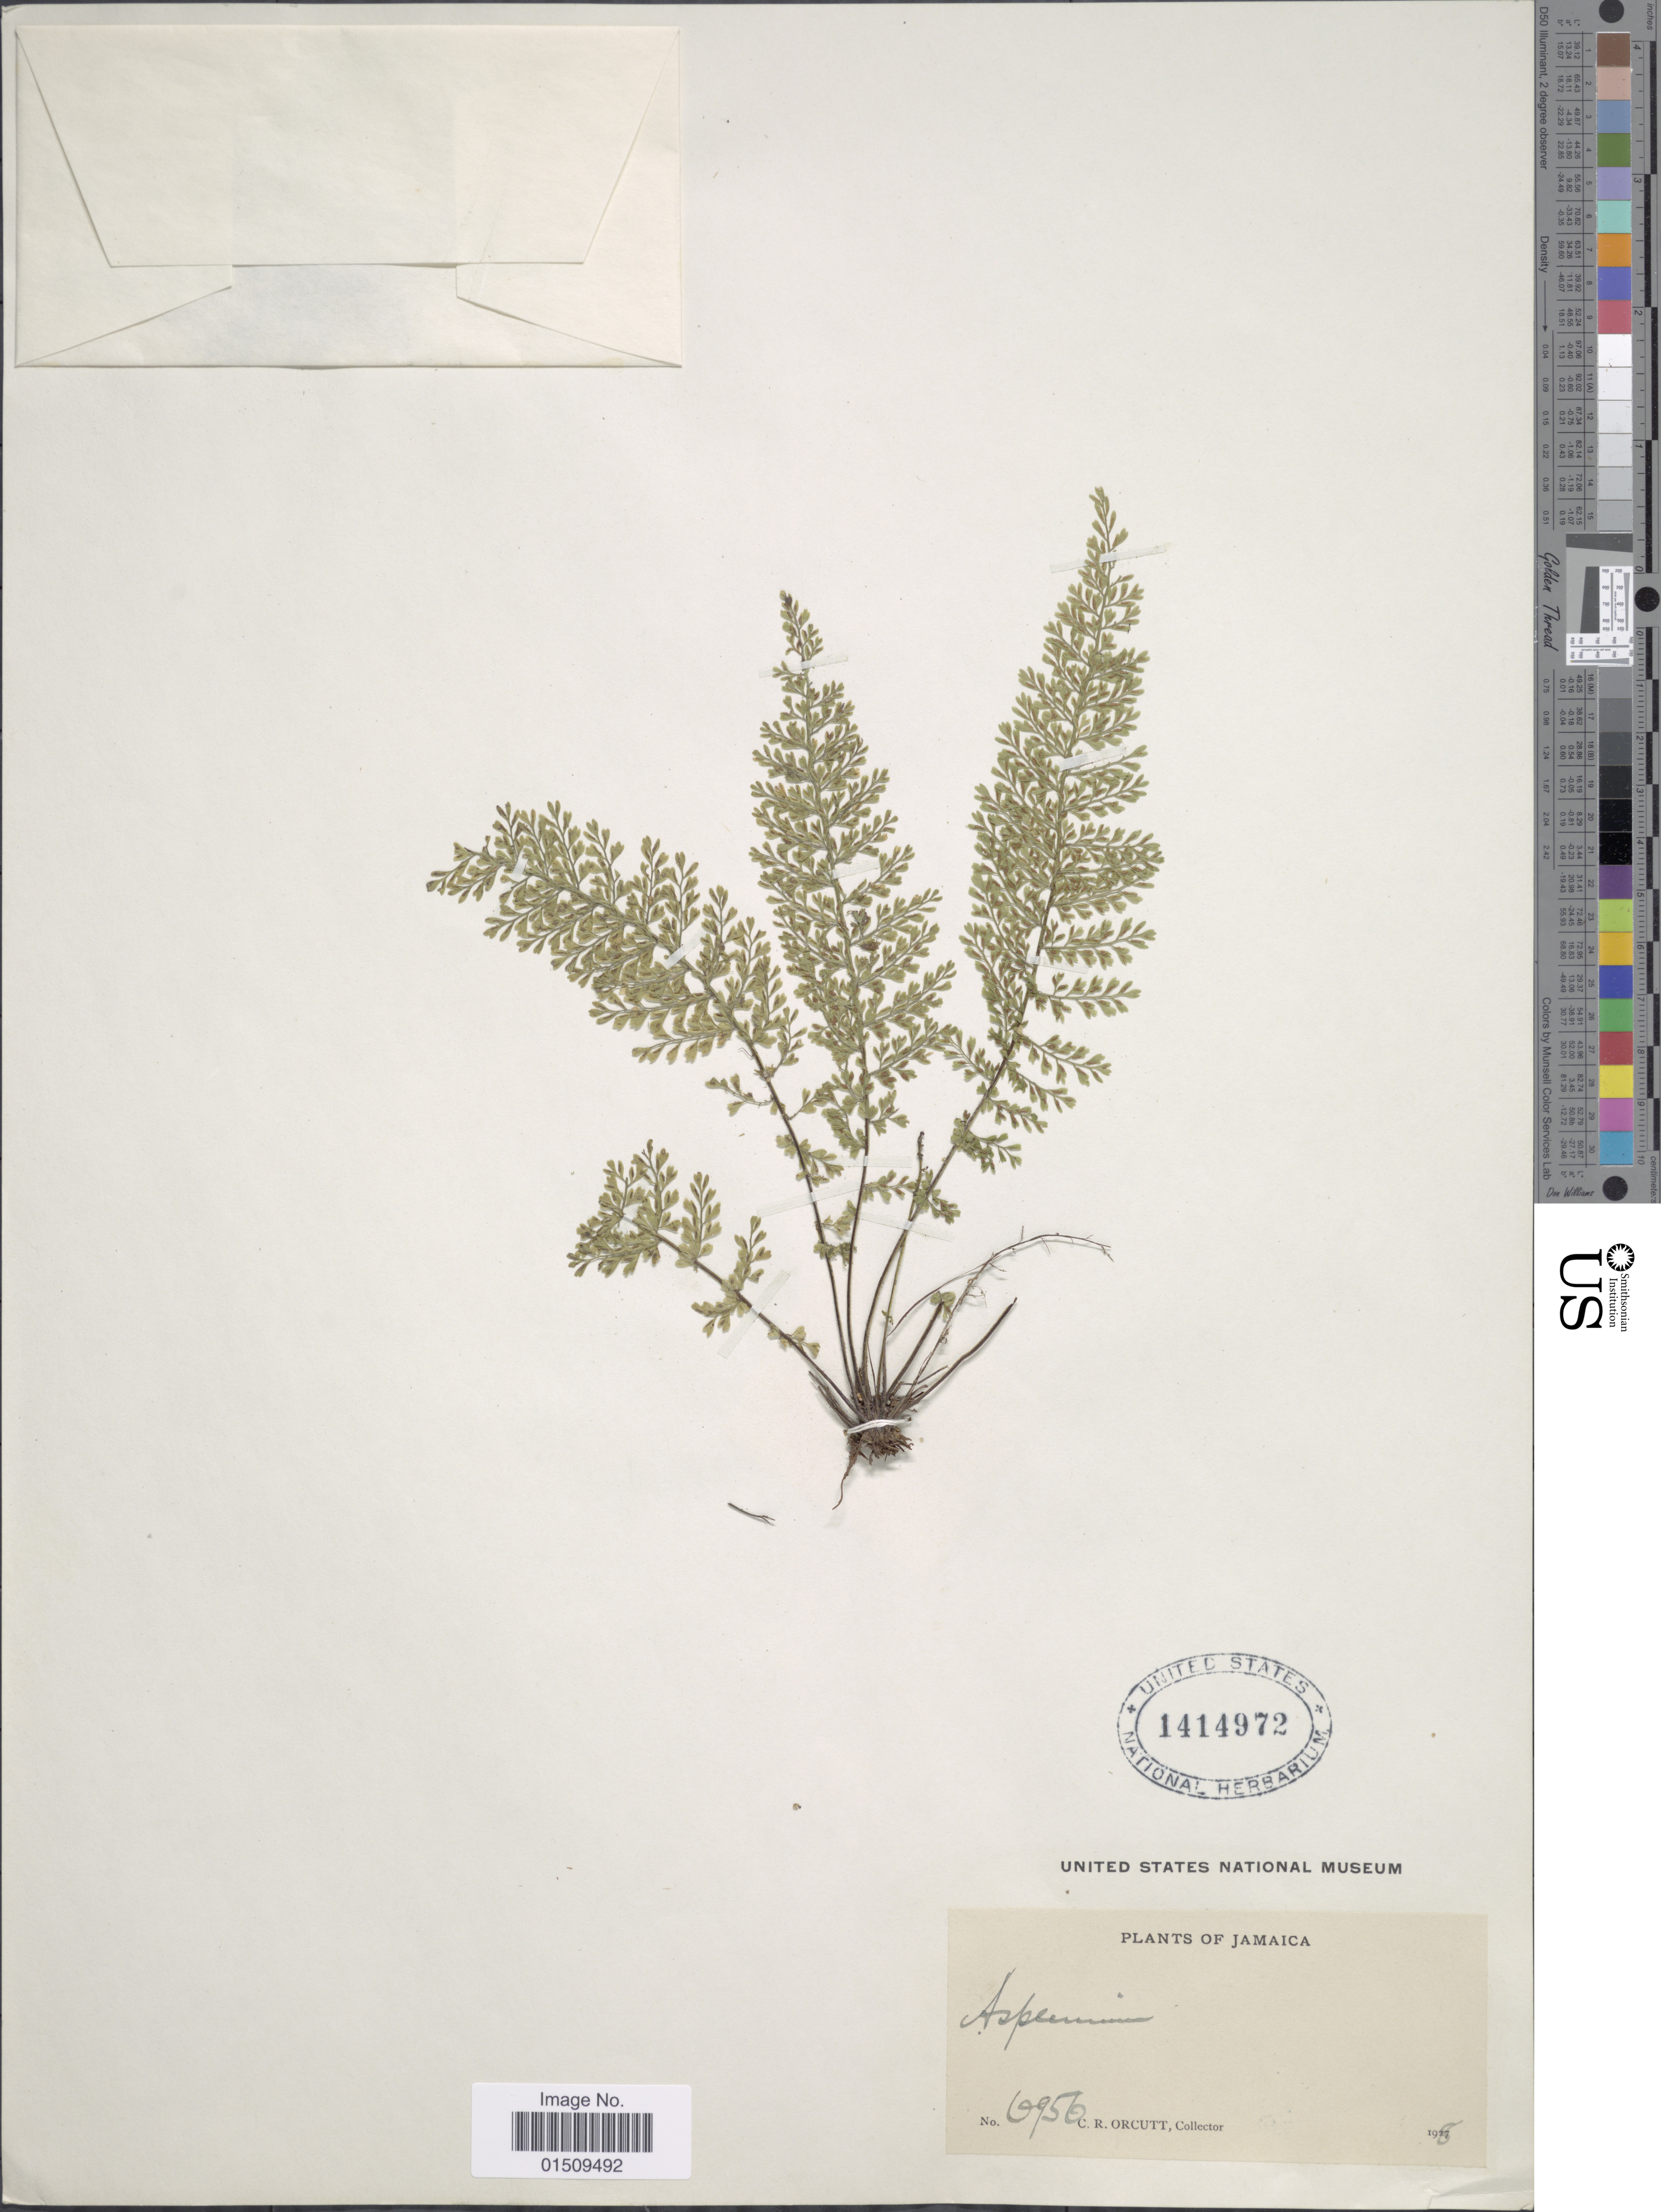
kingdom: Plantae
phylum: Tracheophyta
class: Polypodiopsida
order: Polypodiales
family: Aspleniaceae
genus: Asplenium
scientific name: Asplenium rutaceum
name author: (Willd.) Mett.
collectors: C. R. Orcutt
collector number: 6956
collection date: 1928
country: Jamaica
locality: Jamaica.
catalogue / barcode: US 1414972